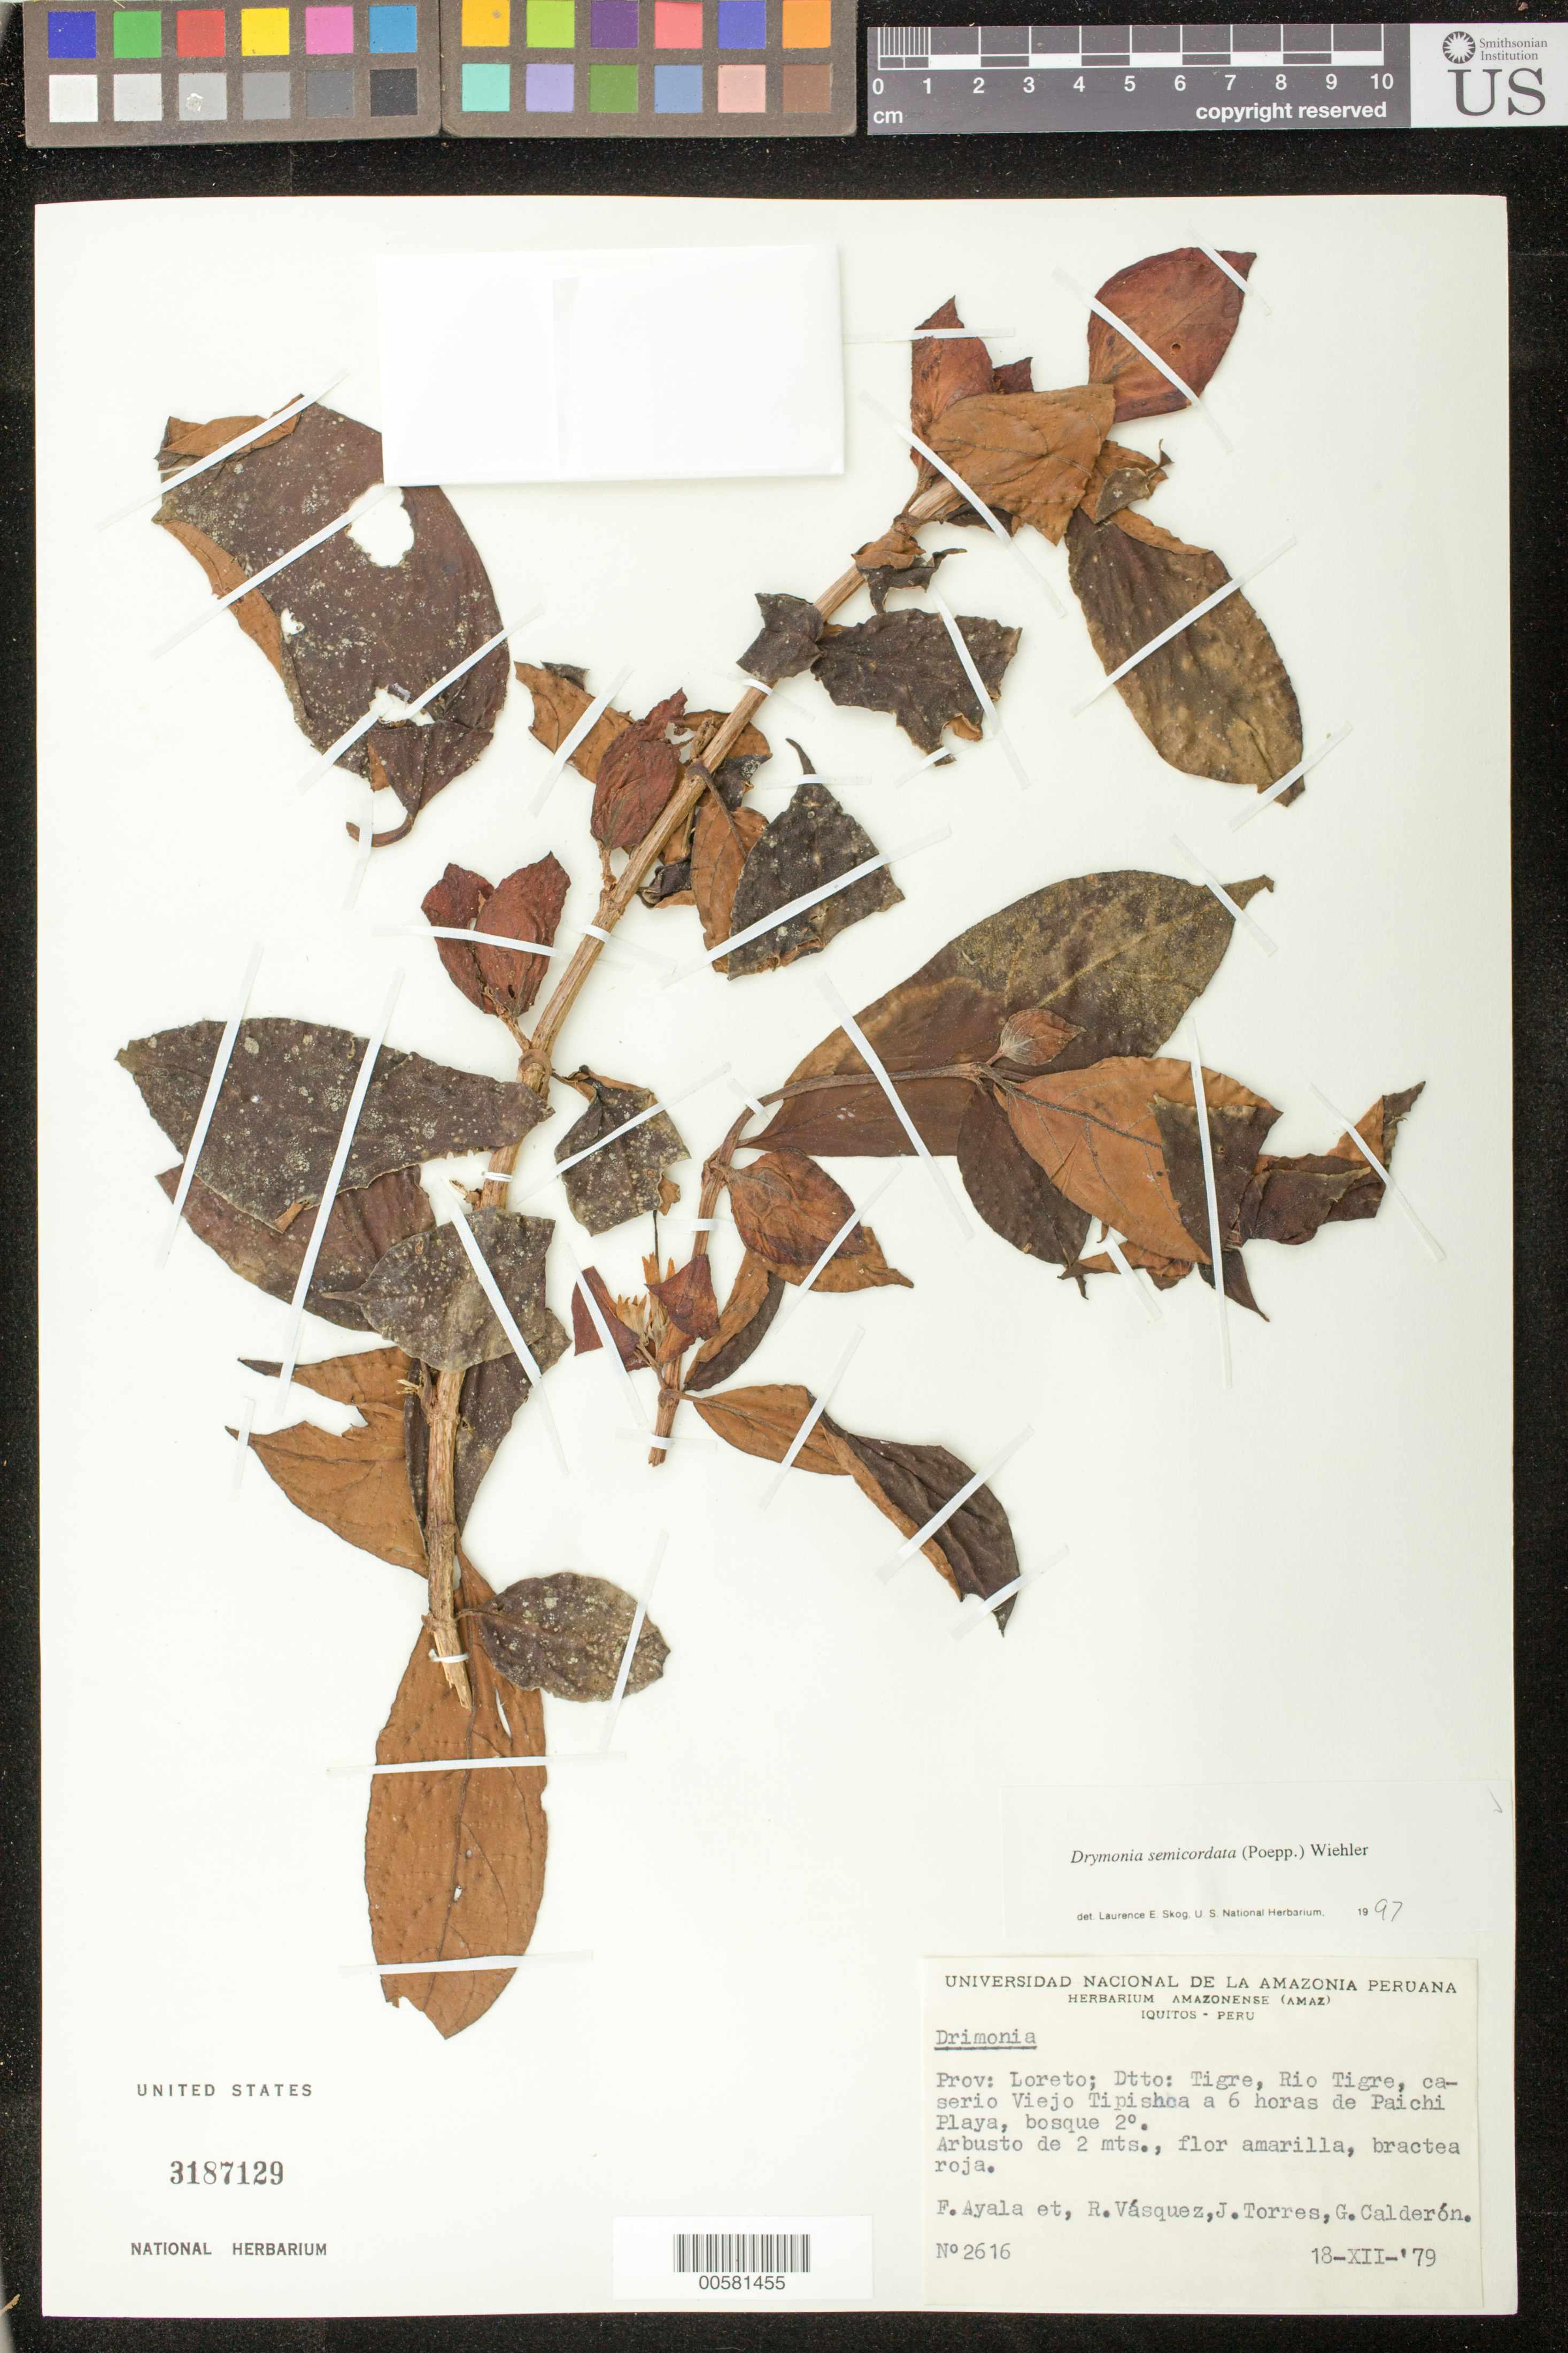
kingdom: Plantae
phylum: Tracheophyta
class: Magnoliopsida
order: Lamiales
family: Gesneriaceae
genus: Drymonia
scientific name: Drymonia semicordata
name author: (Poepp.) Wiehler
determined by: Skog, Laurence E.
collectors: F. Ayala F., R. Vásquez, J. Torres & G. Calderón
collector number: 2616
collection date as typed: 18 Dec 1979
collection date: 1979-12-18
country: Peru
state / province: Loreto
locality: Prov. Loreto, Dtto. Tigre; Rio Tigre, caserio Viejo Tipishca a 6 horas de Paichi Playa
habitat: Bosque 2°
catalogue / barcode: US 3187129